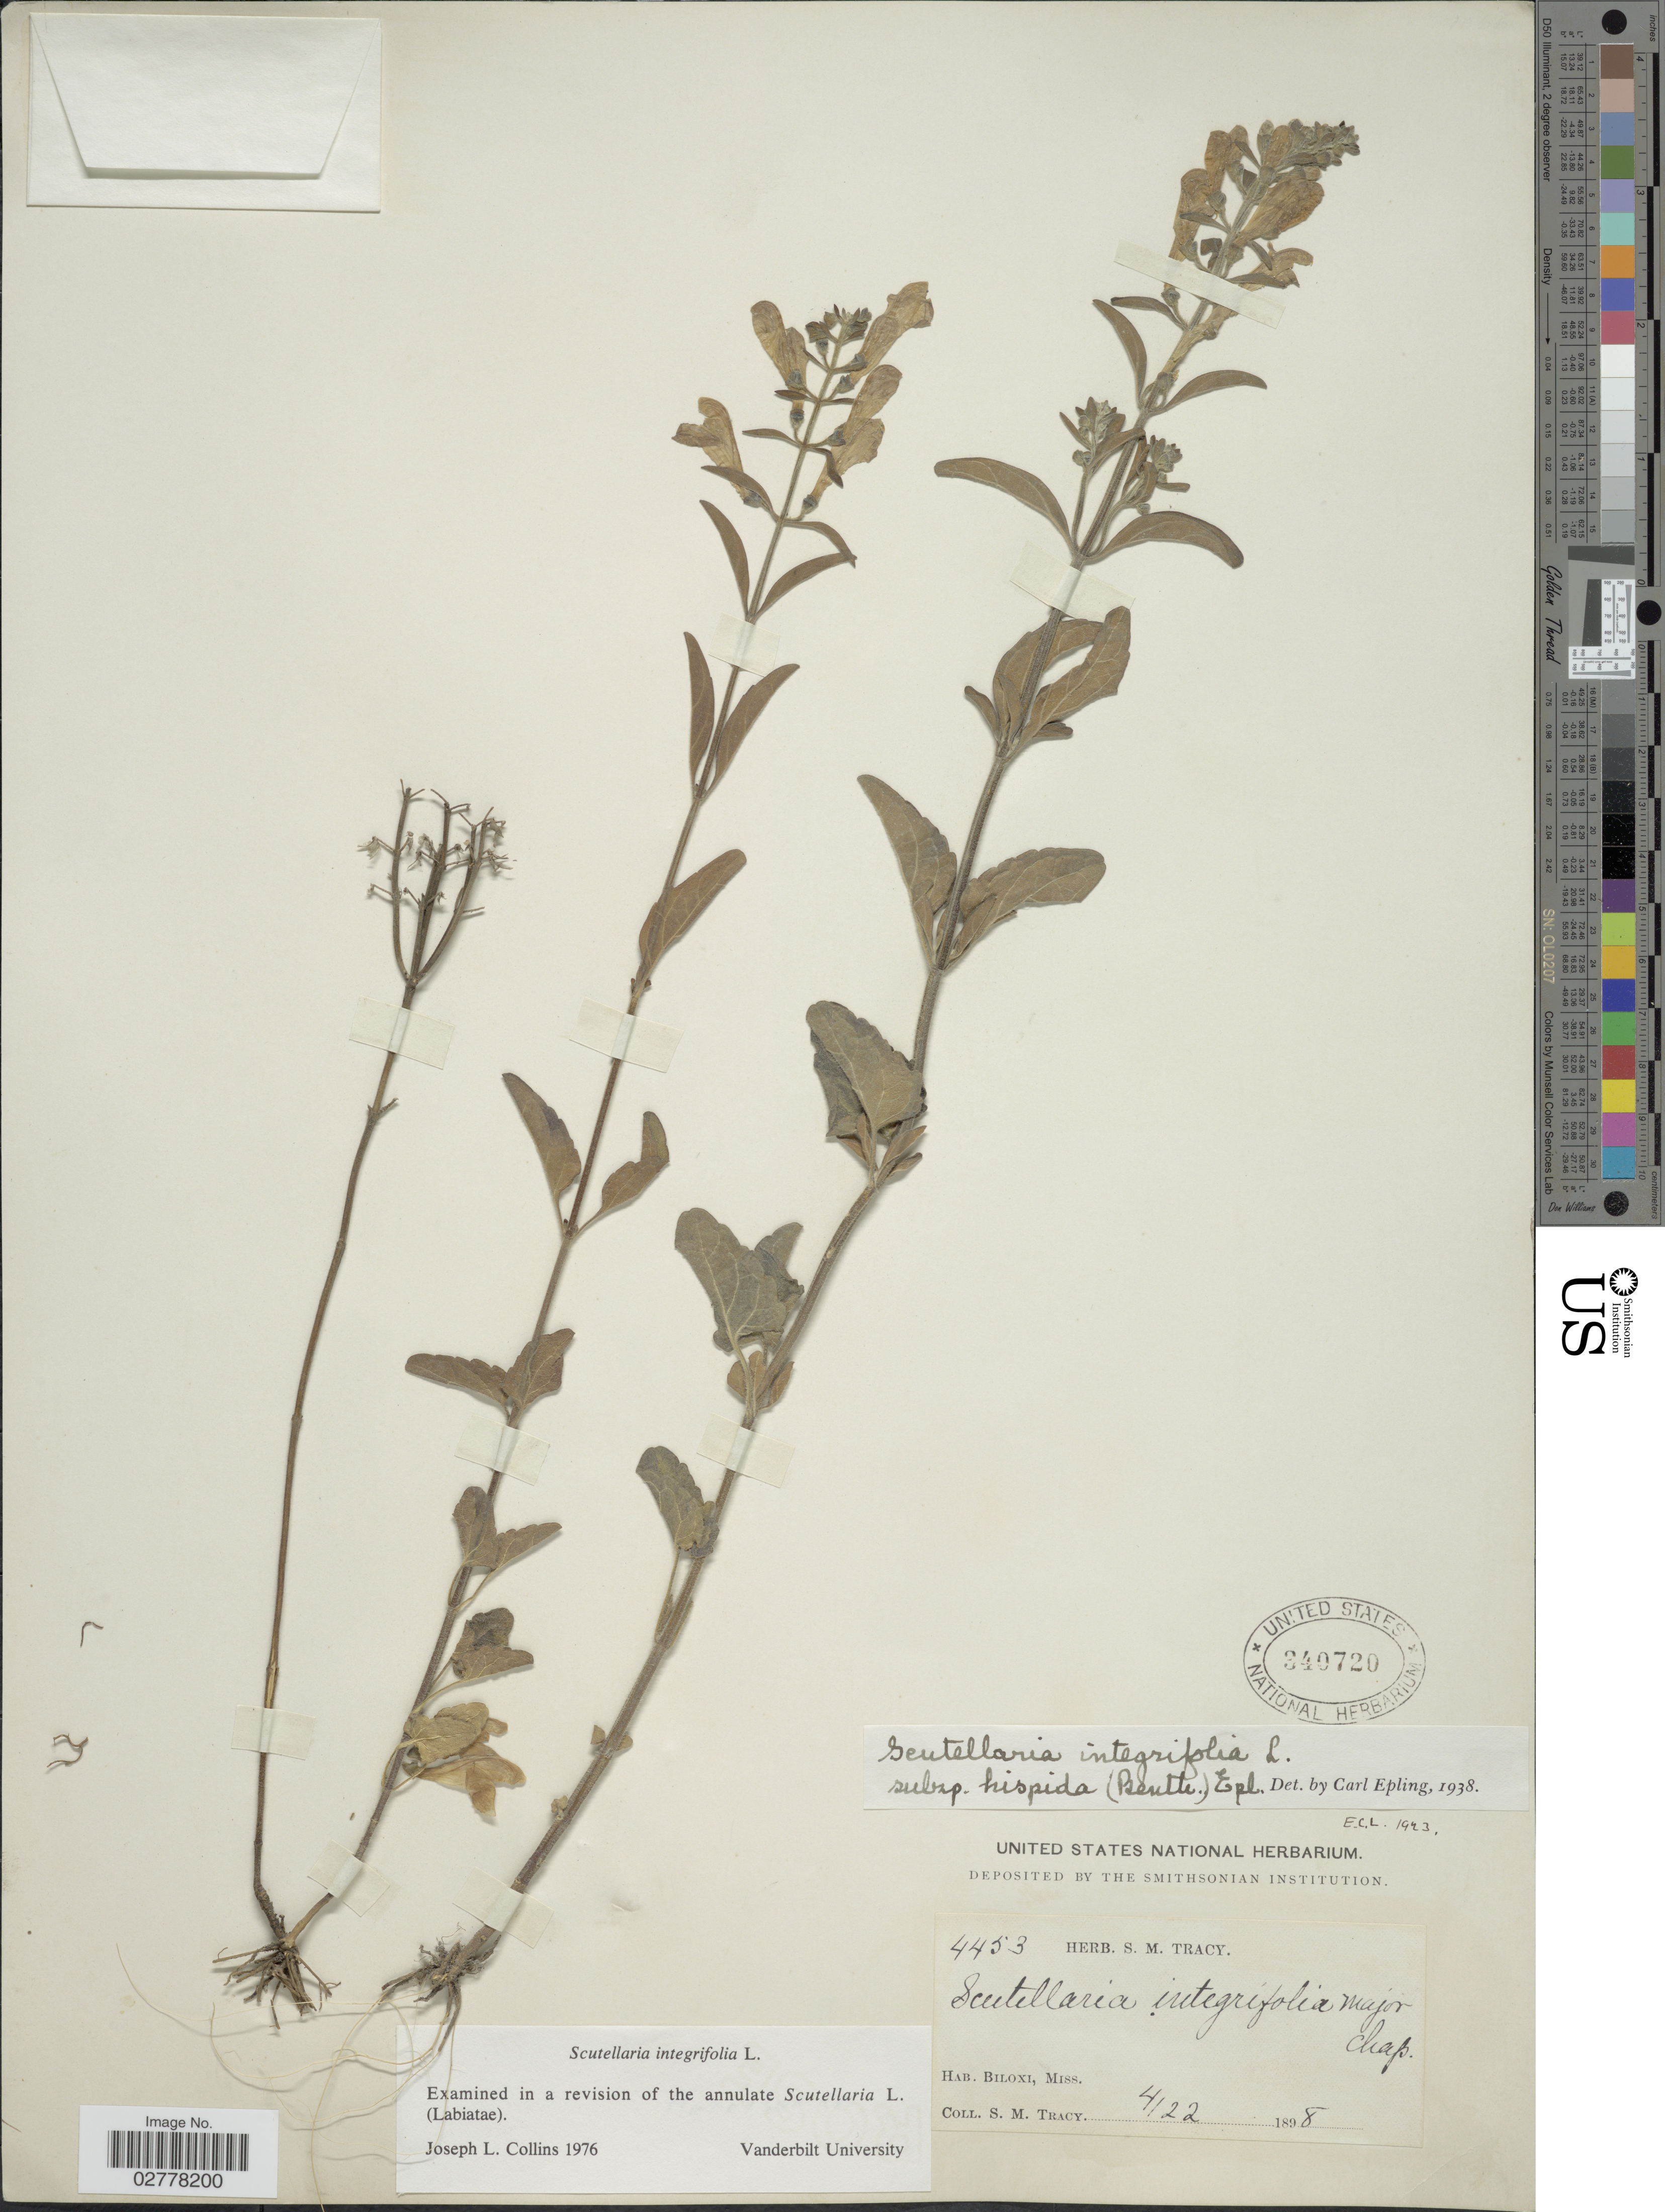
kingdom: Plantae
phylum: Tracheophyta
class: Magnoliopsida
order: Lamiales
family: Lamiaceae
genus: Scutellaria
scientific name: Scutellaria integrifolia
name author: L.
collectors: S. M. Tracy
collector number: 4453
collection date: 1898-04-22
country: United States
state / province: Mississippi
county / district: Harrison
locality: Biloxi.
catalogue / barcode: US 340720